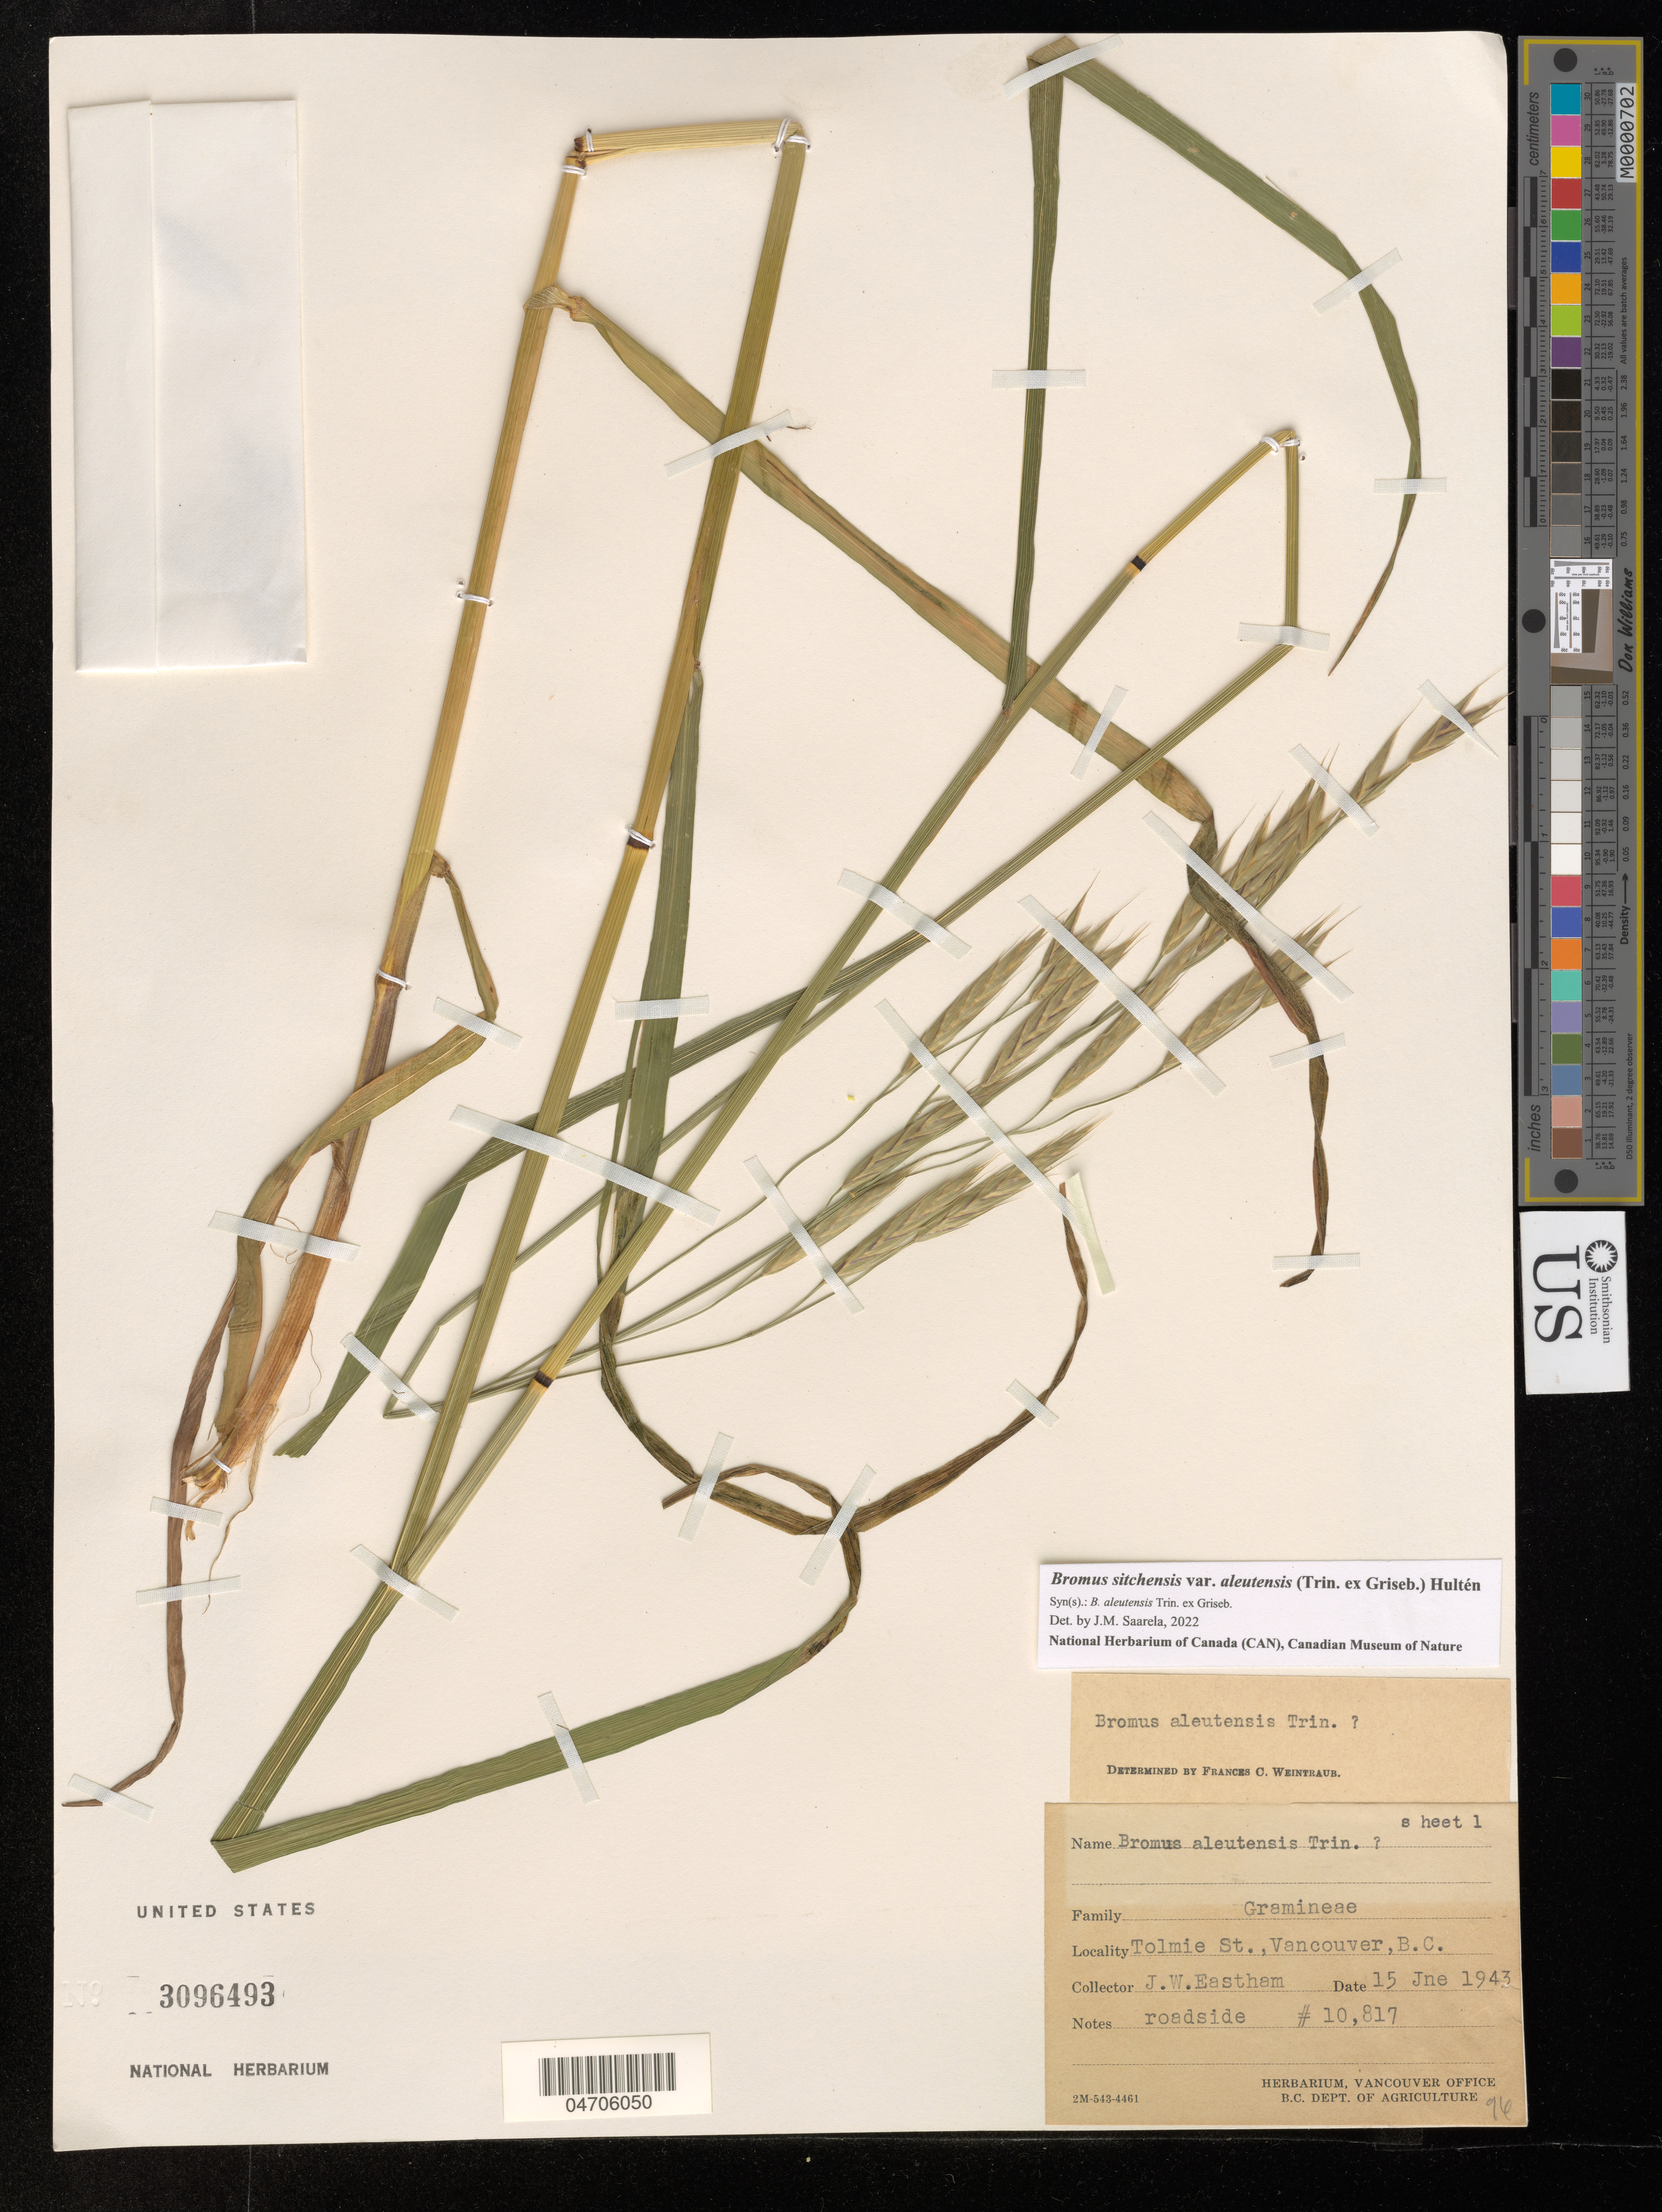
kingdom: Plantae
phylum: Tracheophyta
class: Liliopsida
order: Poales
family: Poaceae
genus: Bromus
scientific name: Bromus sitchensis var. polyanthus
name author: (Scribn. ex Shear) R.E. Brainerd & Otting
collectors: J. Eastham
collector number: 10817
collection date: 1943-06-15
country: Canada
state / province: British Columbia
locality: Tolmie St., Vancouver.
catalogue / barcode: US 3096493